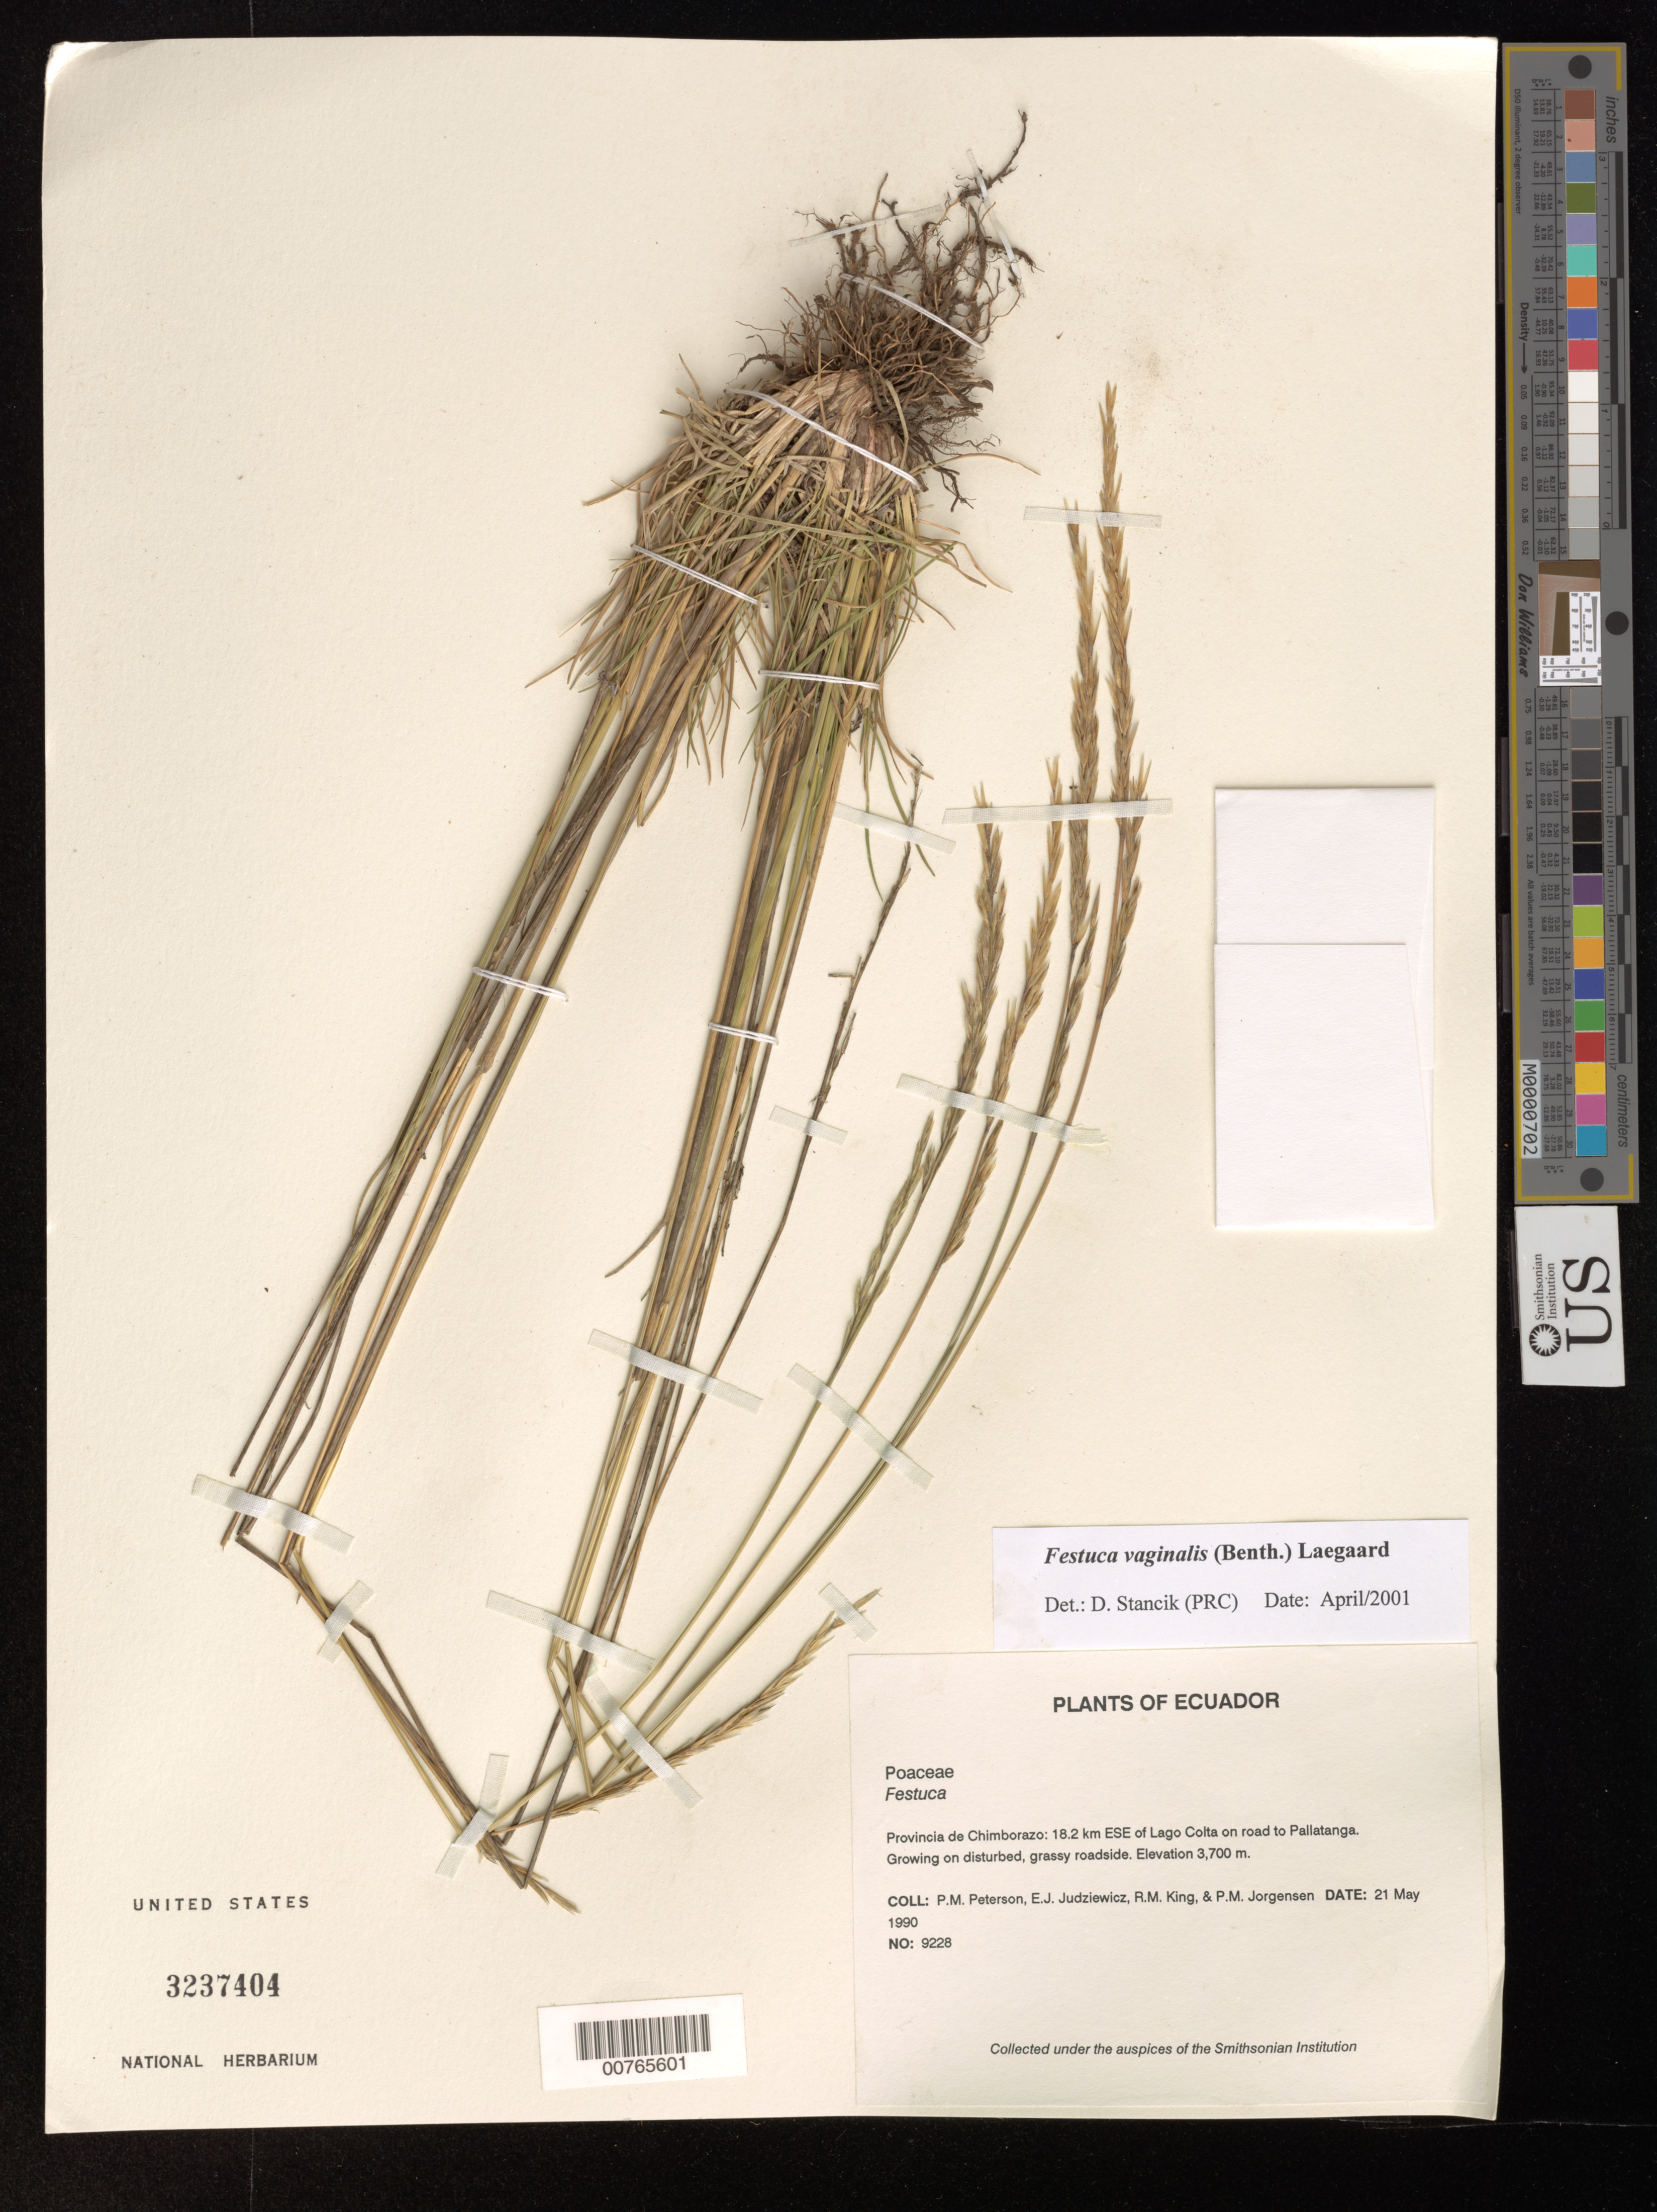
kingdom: Plantae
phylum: Tracheophyta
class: Liliopsida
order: Poales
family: Poaceae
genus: Festuca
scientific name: Festuca vaginalis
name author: (Benth.) Lægaard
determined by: Stancik, D.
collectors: P. M. Peterson, E. J. Judziewicz, R. M. King & P. M. Jørgensen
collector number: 09228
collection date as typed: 21 May 1990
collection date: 1990-05-21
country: Ecuador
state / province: Chimborazo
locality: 18.2 km ESE of Lago Colta on road to Pallatanga.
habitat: Growing on disturbed, grassy roadside.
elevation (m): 3700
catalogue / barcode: US 3237404